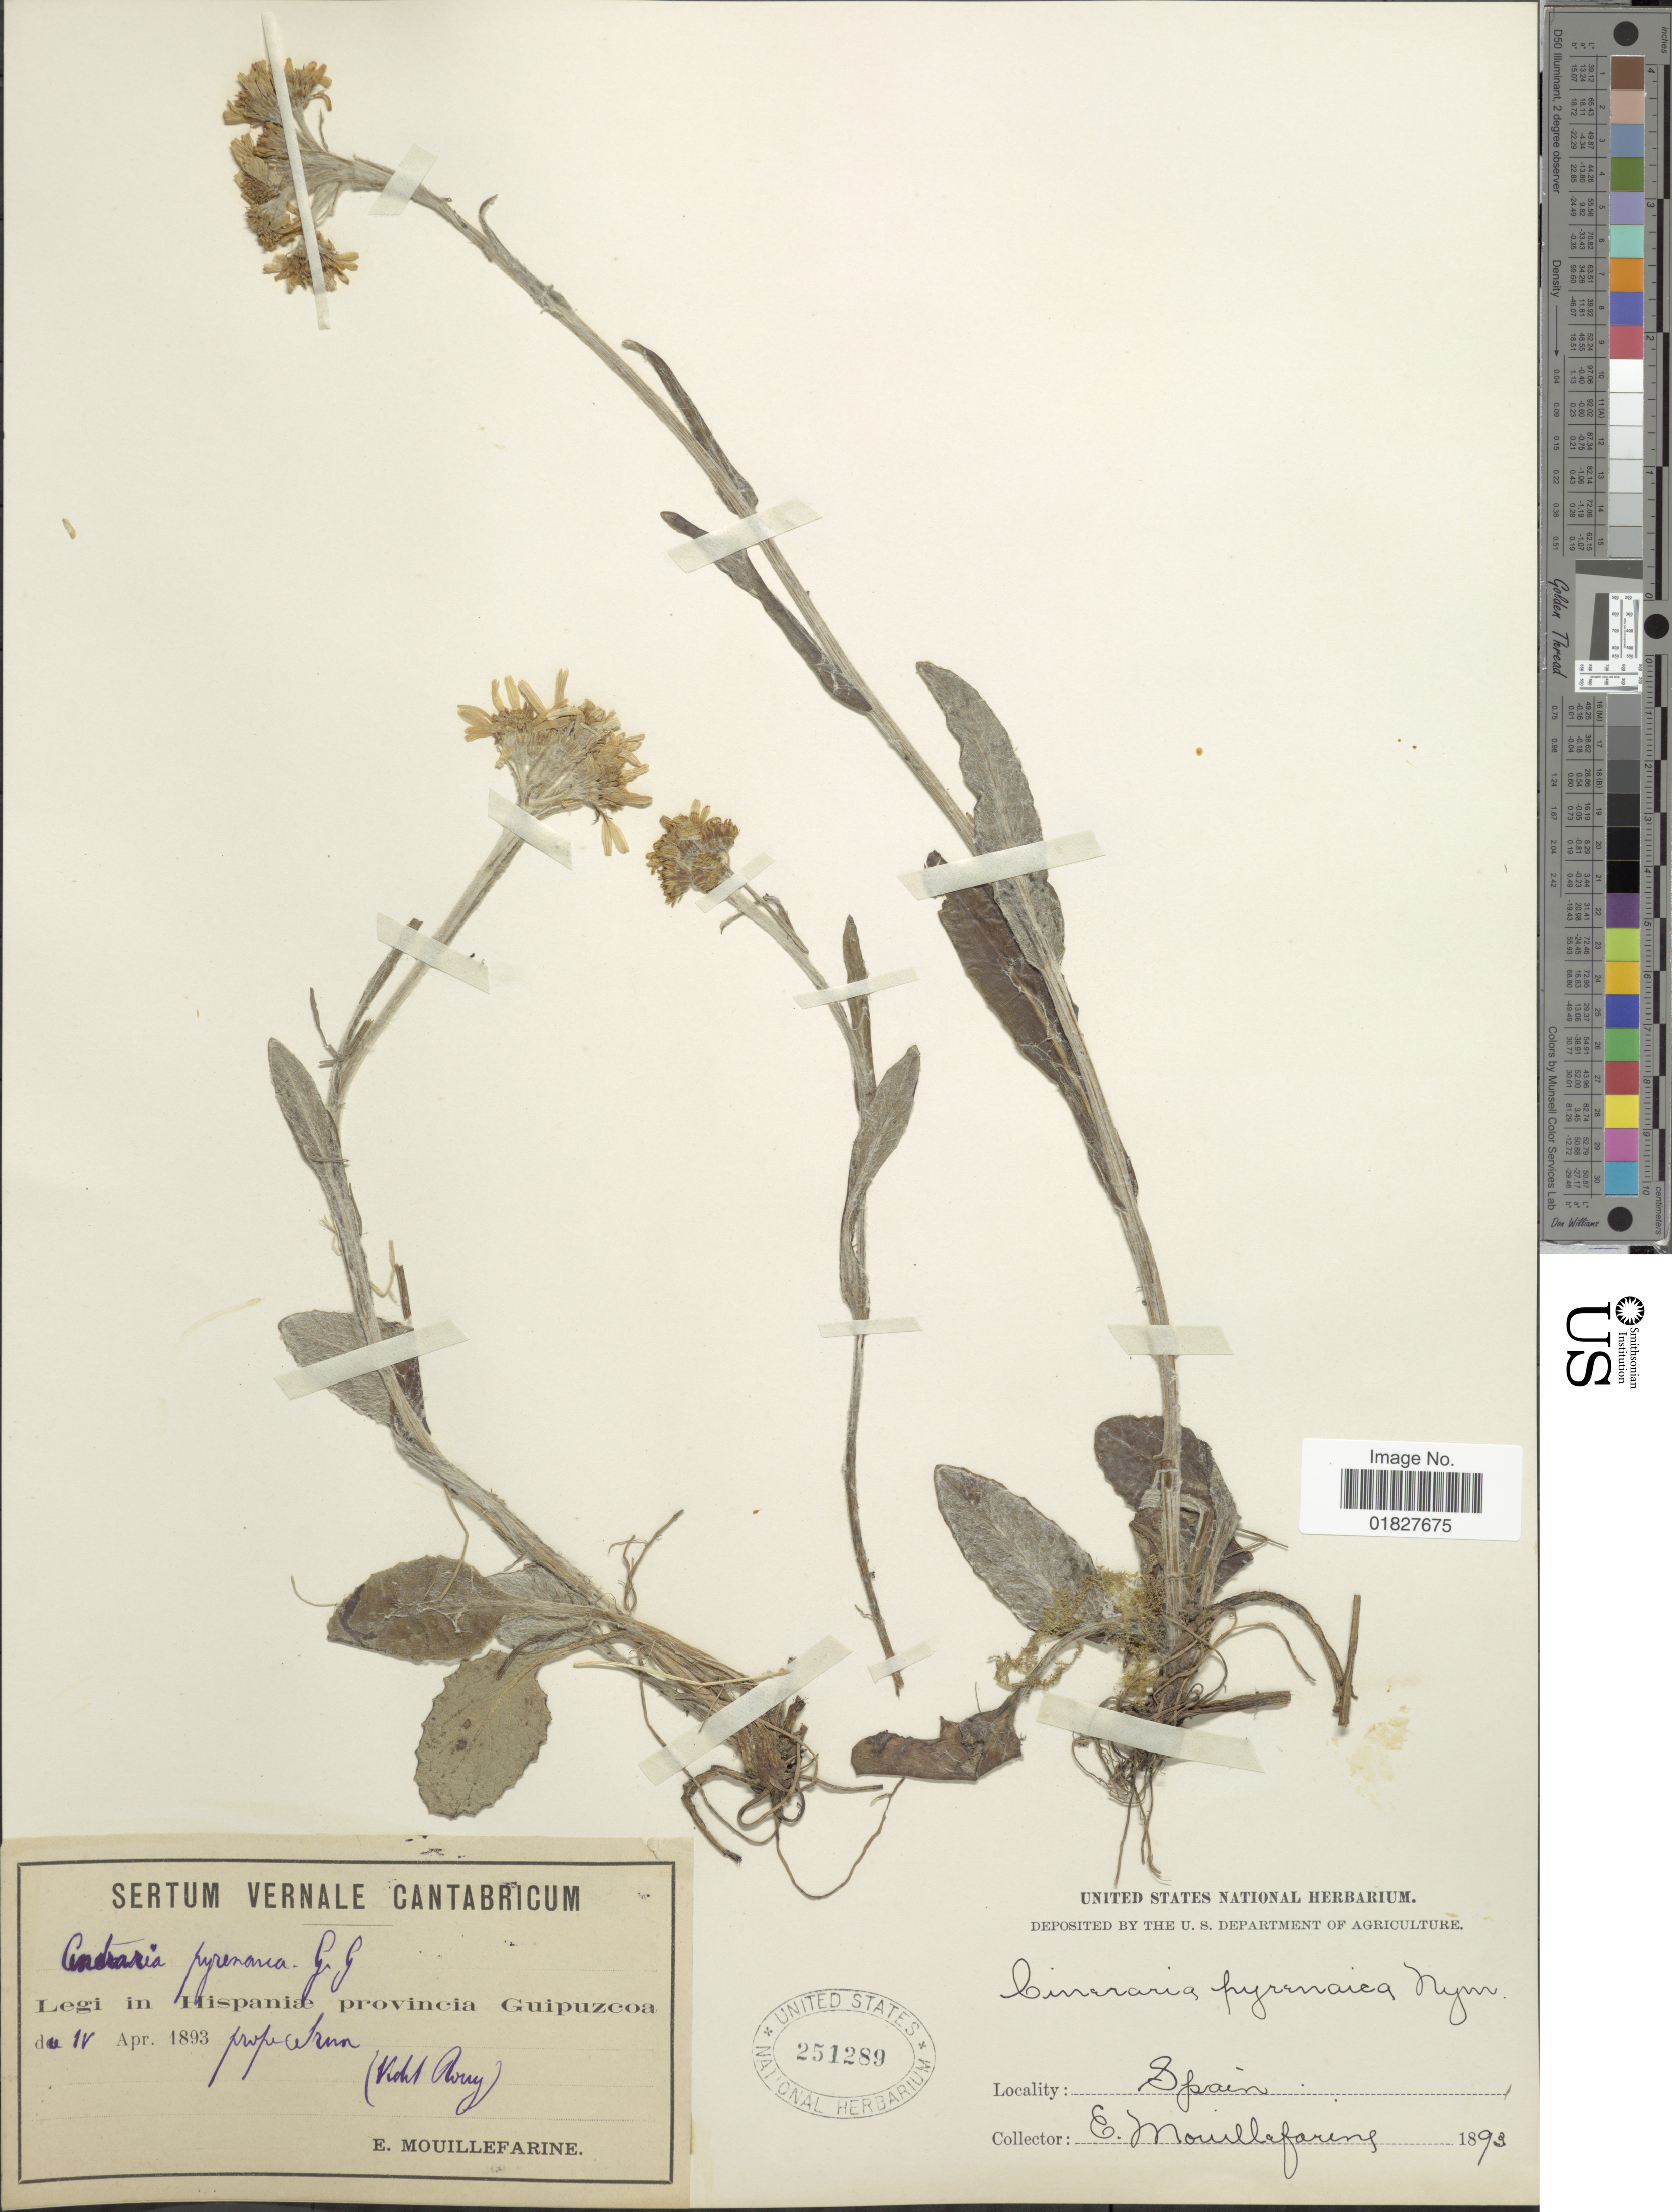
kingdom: Plantae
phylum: Tracheophyta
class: Magnoliopsida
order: Asterales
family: Asteraceae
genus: Cineraria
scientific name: Cineraria pyrenaica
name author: Nyman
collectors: E. Mouillefarine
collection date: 1893-04-04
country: Spain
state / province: Erkidegoa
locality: Hispaniae provincia Guipuzcoa, prope Irun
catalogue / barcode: US 251289